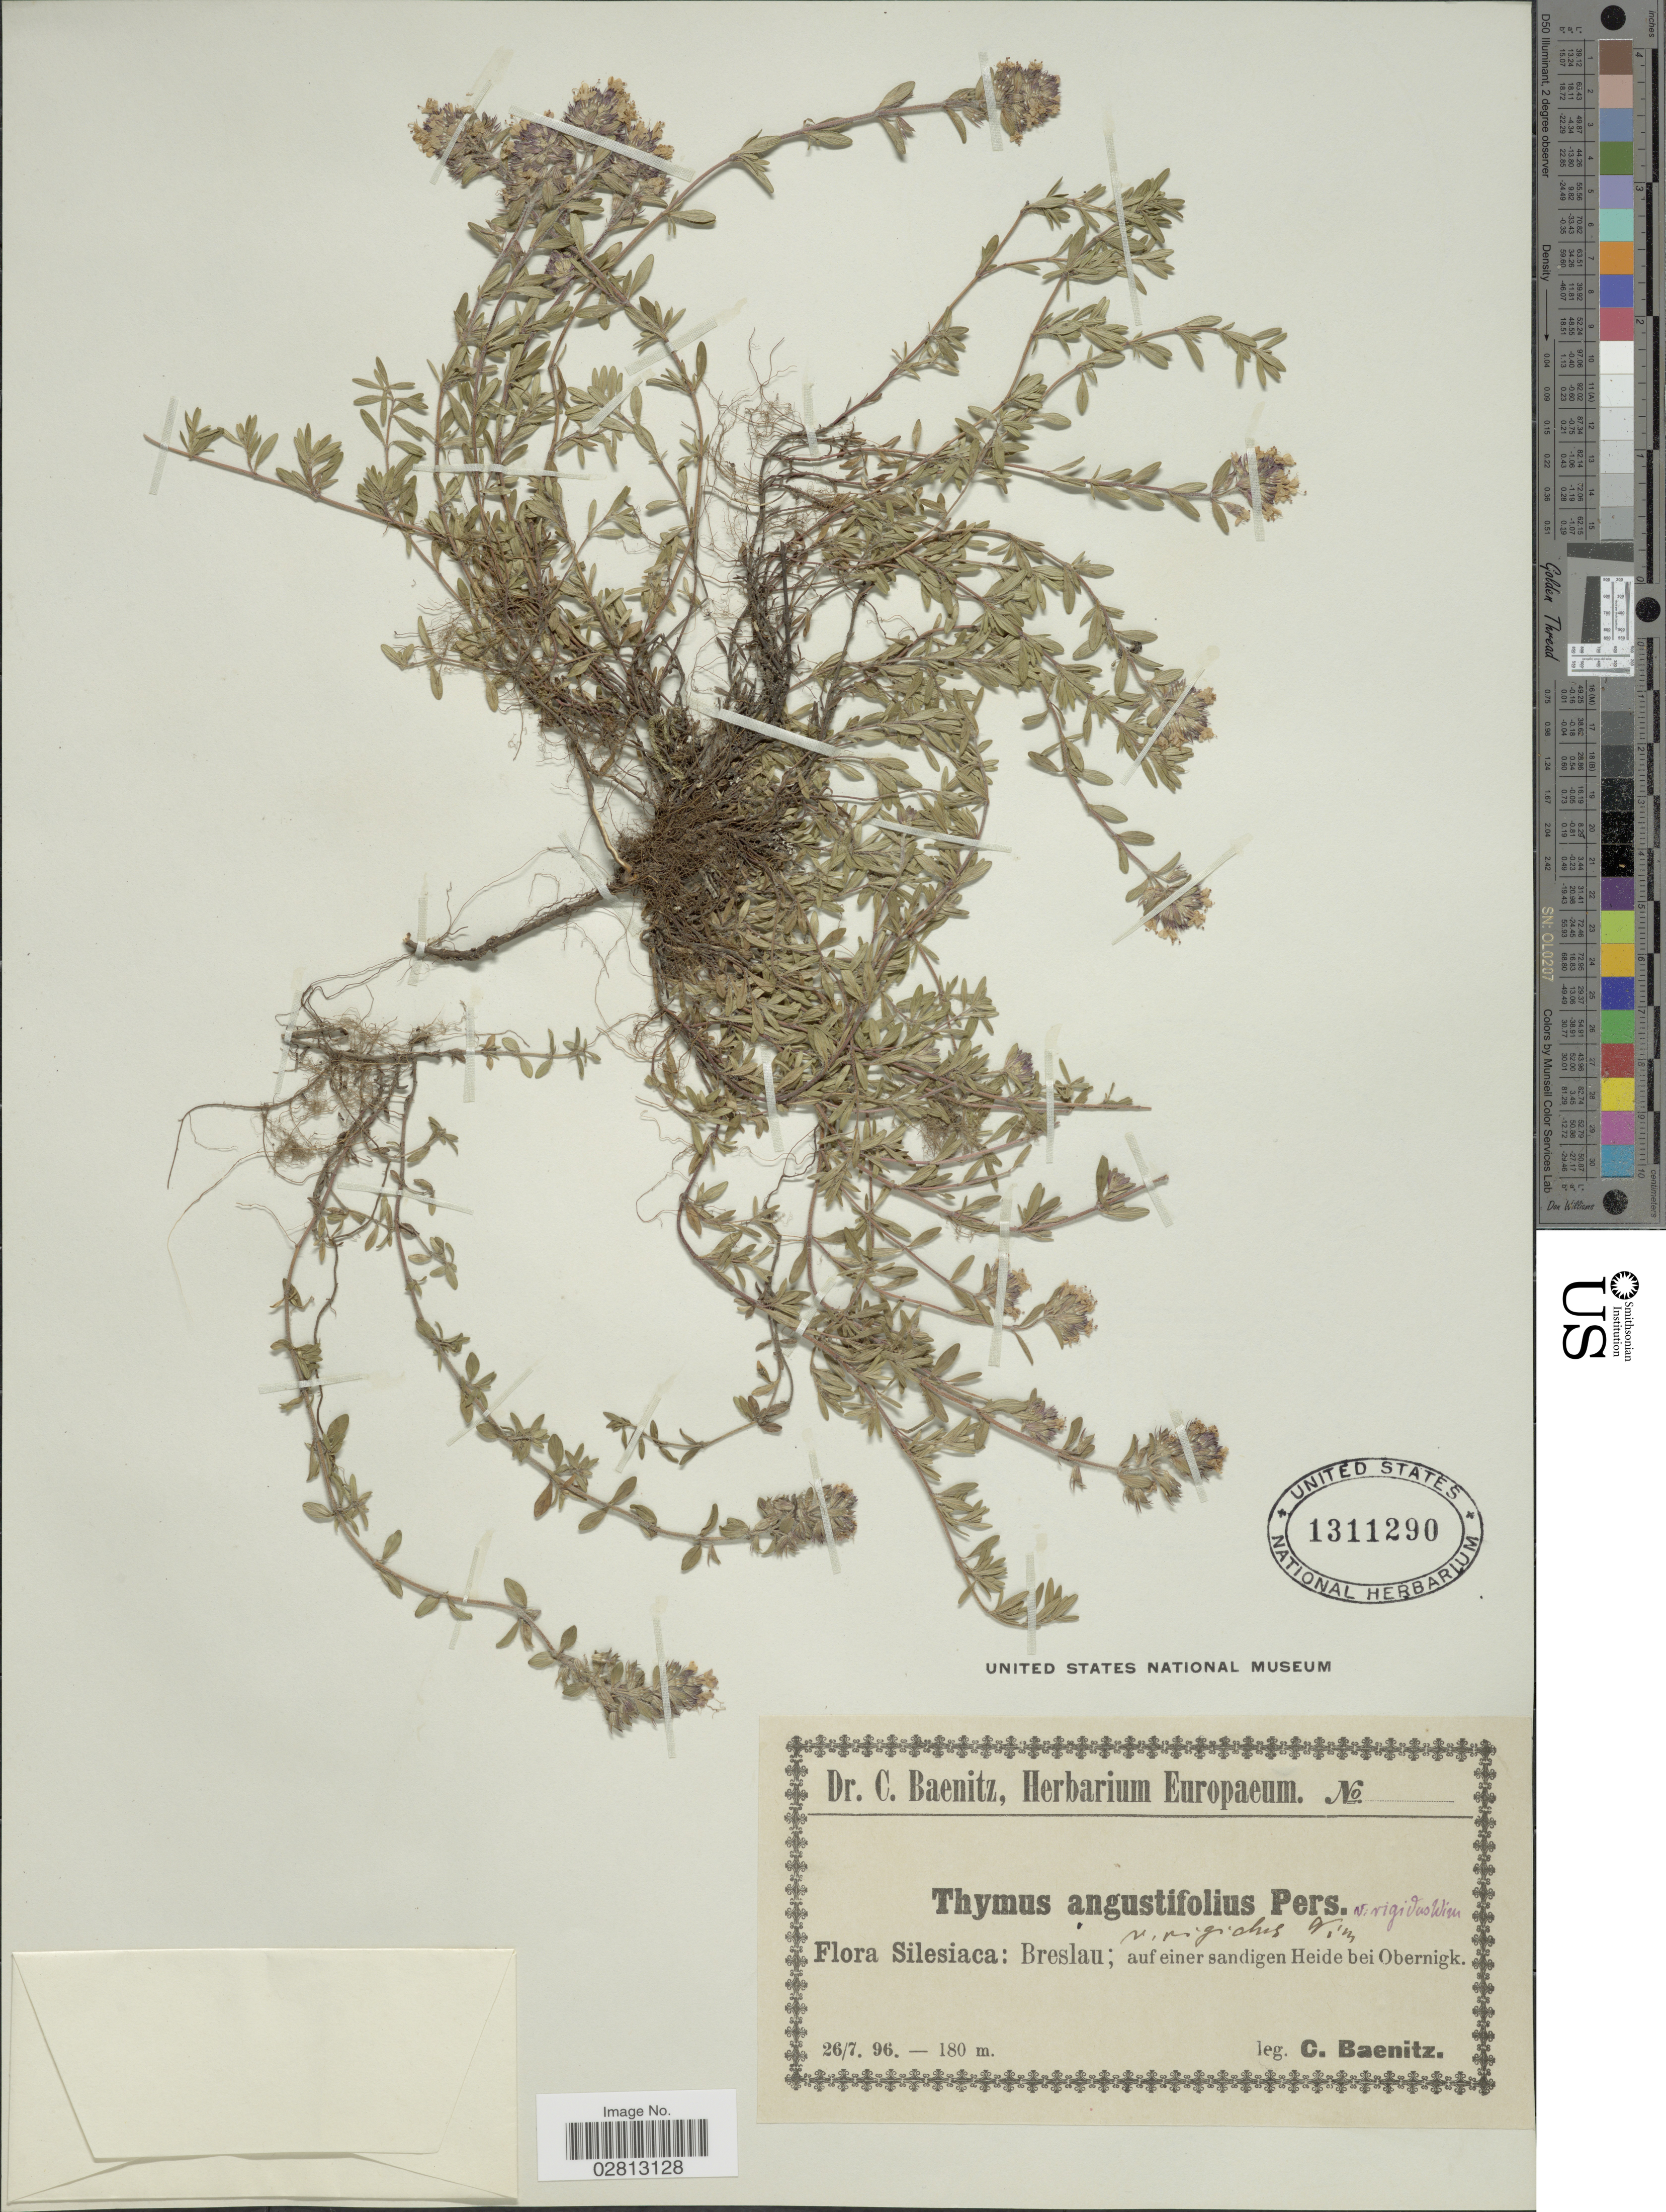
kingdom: Plantae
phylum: Tracheophyta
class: Magnoliopsida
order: Lamiales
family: Lamiaceae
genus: Thymus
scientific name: Thymus angustifolius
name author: Pers.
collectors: C. G. Baenitz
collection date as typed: Transcribed d/m/y: 26/7/96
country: Poland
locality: Silesiaca, Breslau, auf einer sandigen Heide bei Obernigk.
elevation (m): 180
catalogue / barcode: US 1311290